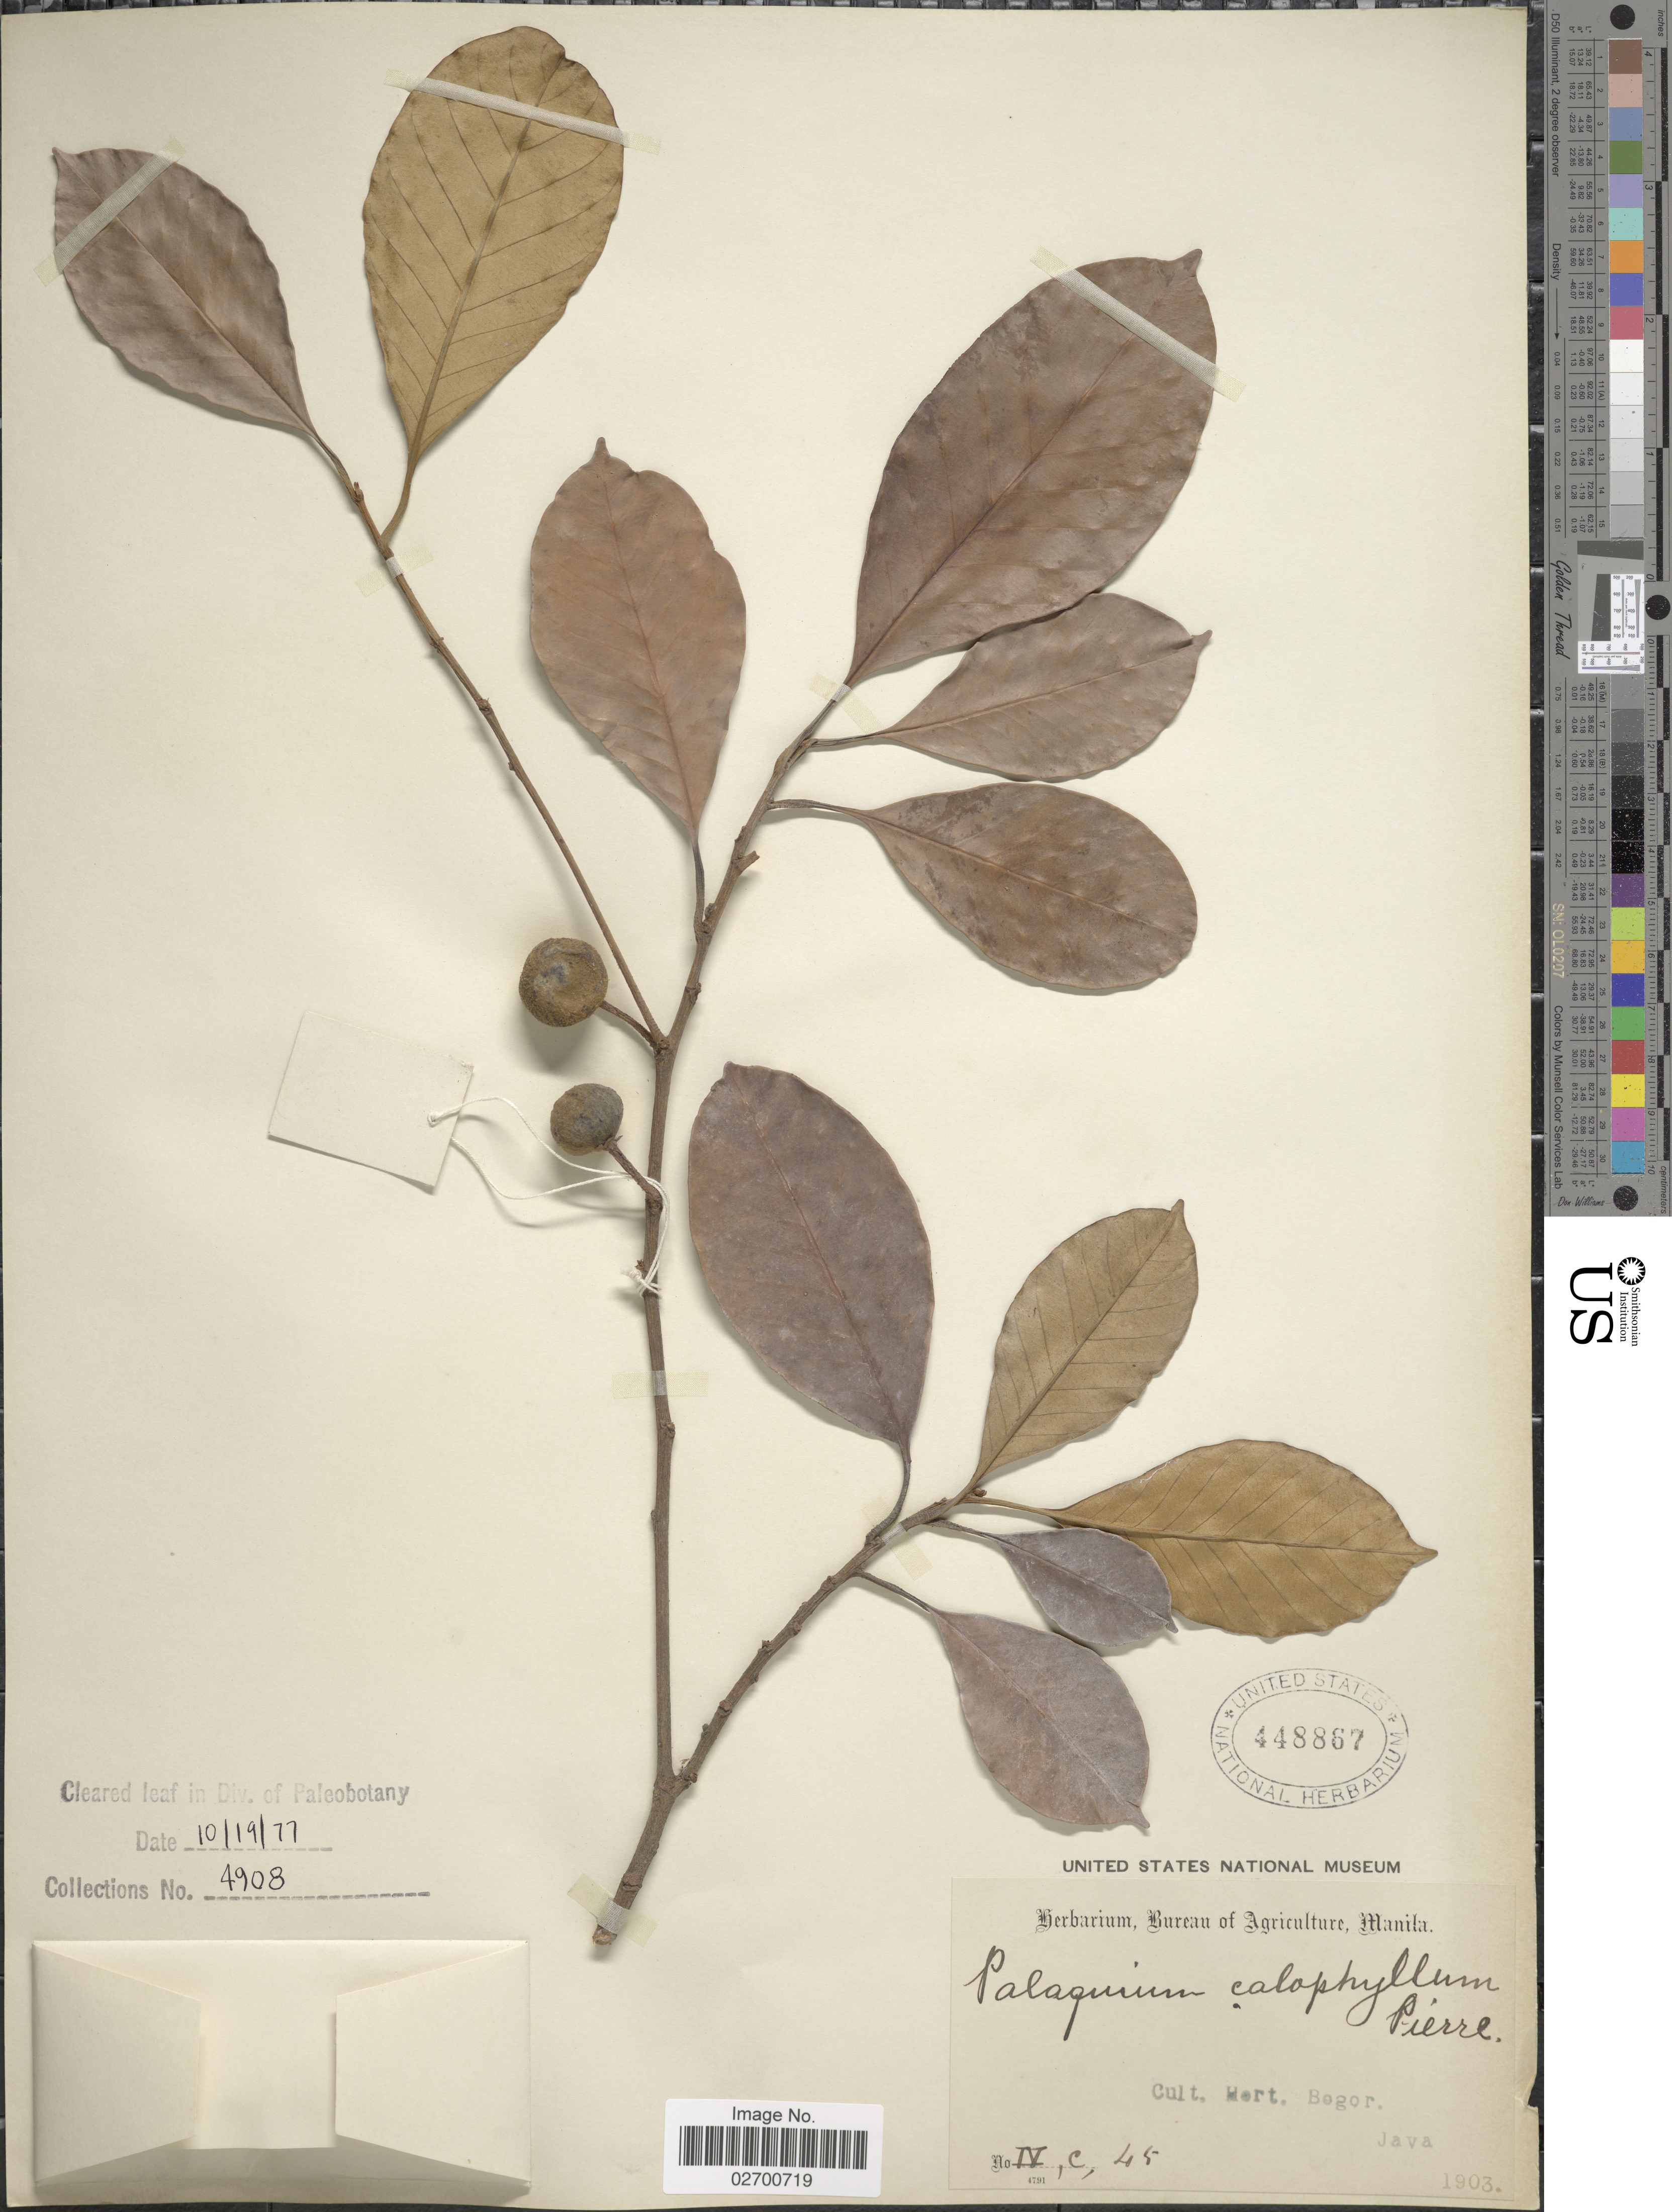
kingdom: Plantae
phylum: Tracheophyta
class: Magnoliopsida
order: Ericales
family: Sapotaceae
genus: Palaquium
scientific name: Palaquium calophyllum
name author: (Teijsm. & Binn.) Pierre ex Burck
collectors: ex Herb. Bur. Agric. Manila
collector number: IV,C,45.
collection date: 1903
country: Indonesia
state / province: Java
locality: Cult. Hort. Bogor, Java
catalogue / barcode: US 448867